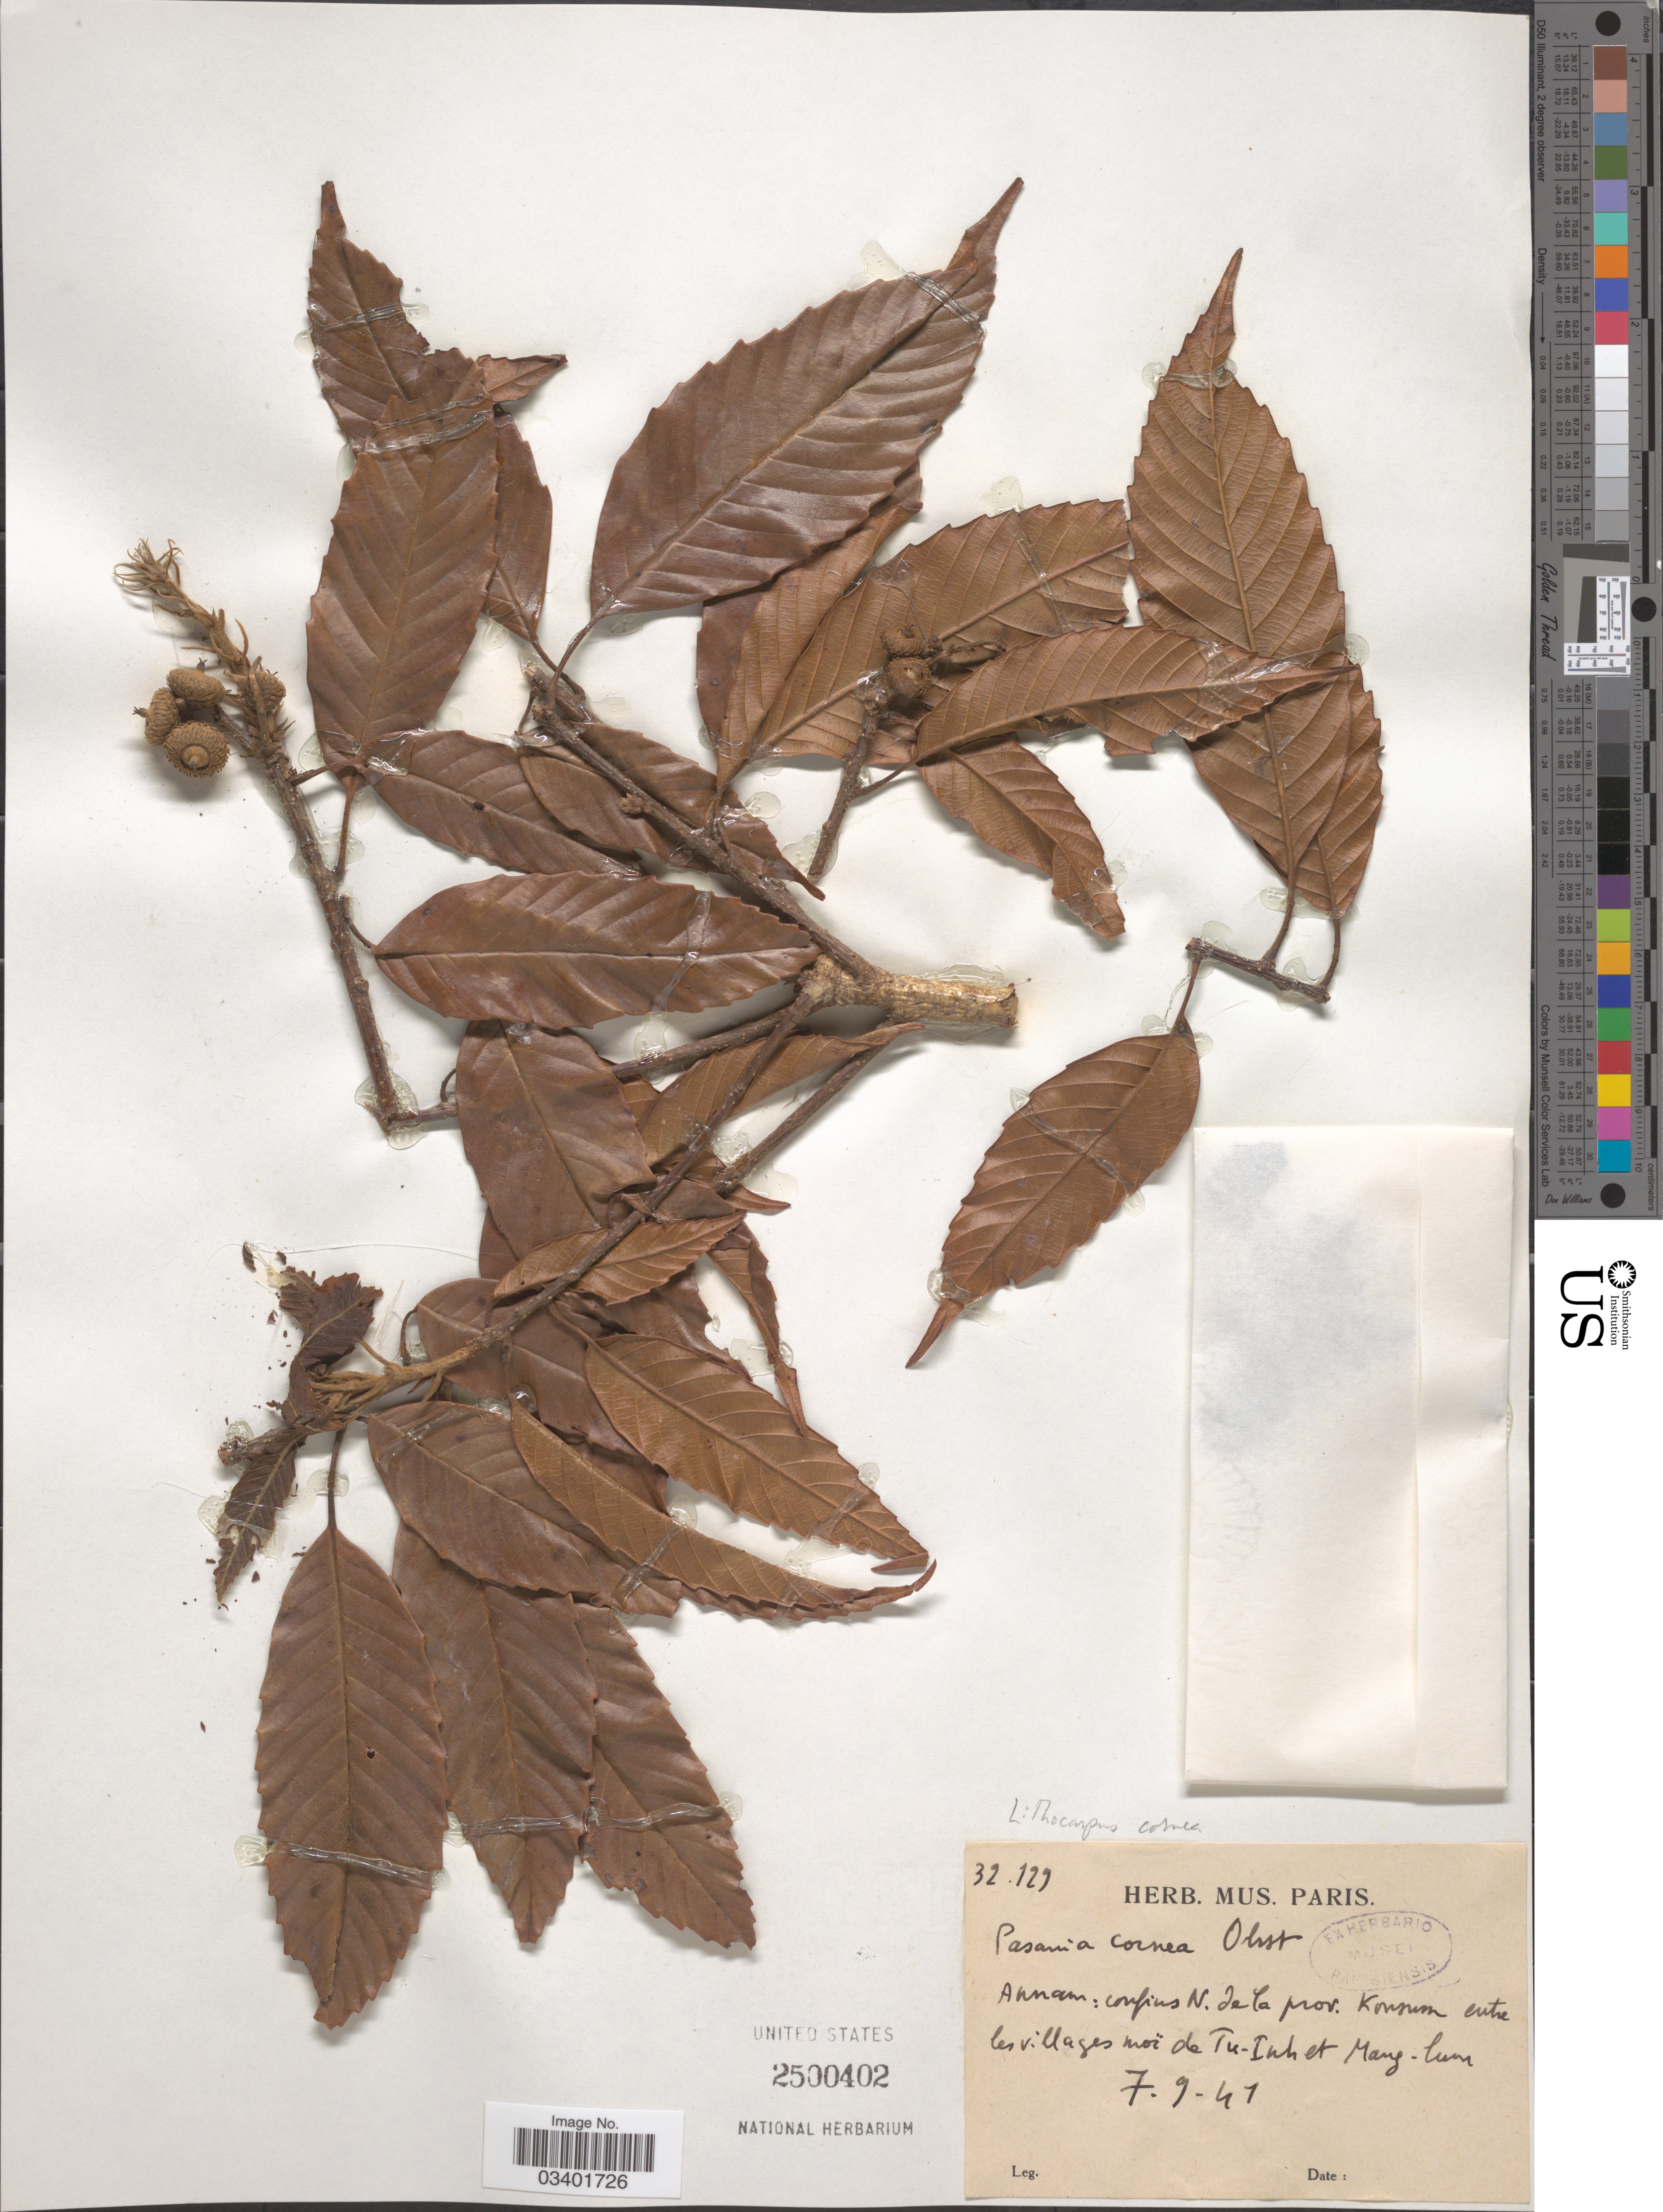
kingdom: Plantae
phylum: Tracheophyta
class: Magnoliopsida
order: Fagales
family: Fagaceae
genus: Lithocarpus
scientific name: Lithocarpus corneus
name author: (Lour.) Rehder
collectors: ex herb. Mus. Paris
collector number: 32129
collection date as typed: Transcribed d/m/y: 7/9/47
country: Vietnam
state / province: Kon Tum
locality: Annam: confins N. de la prov. Kontum entre les villages moï de Tu-Inh et Mang-lum.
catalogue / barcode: US 2500402